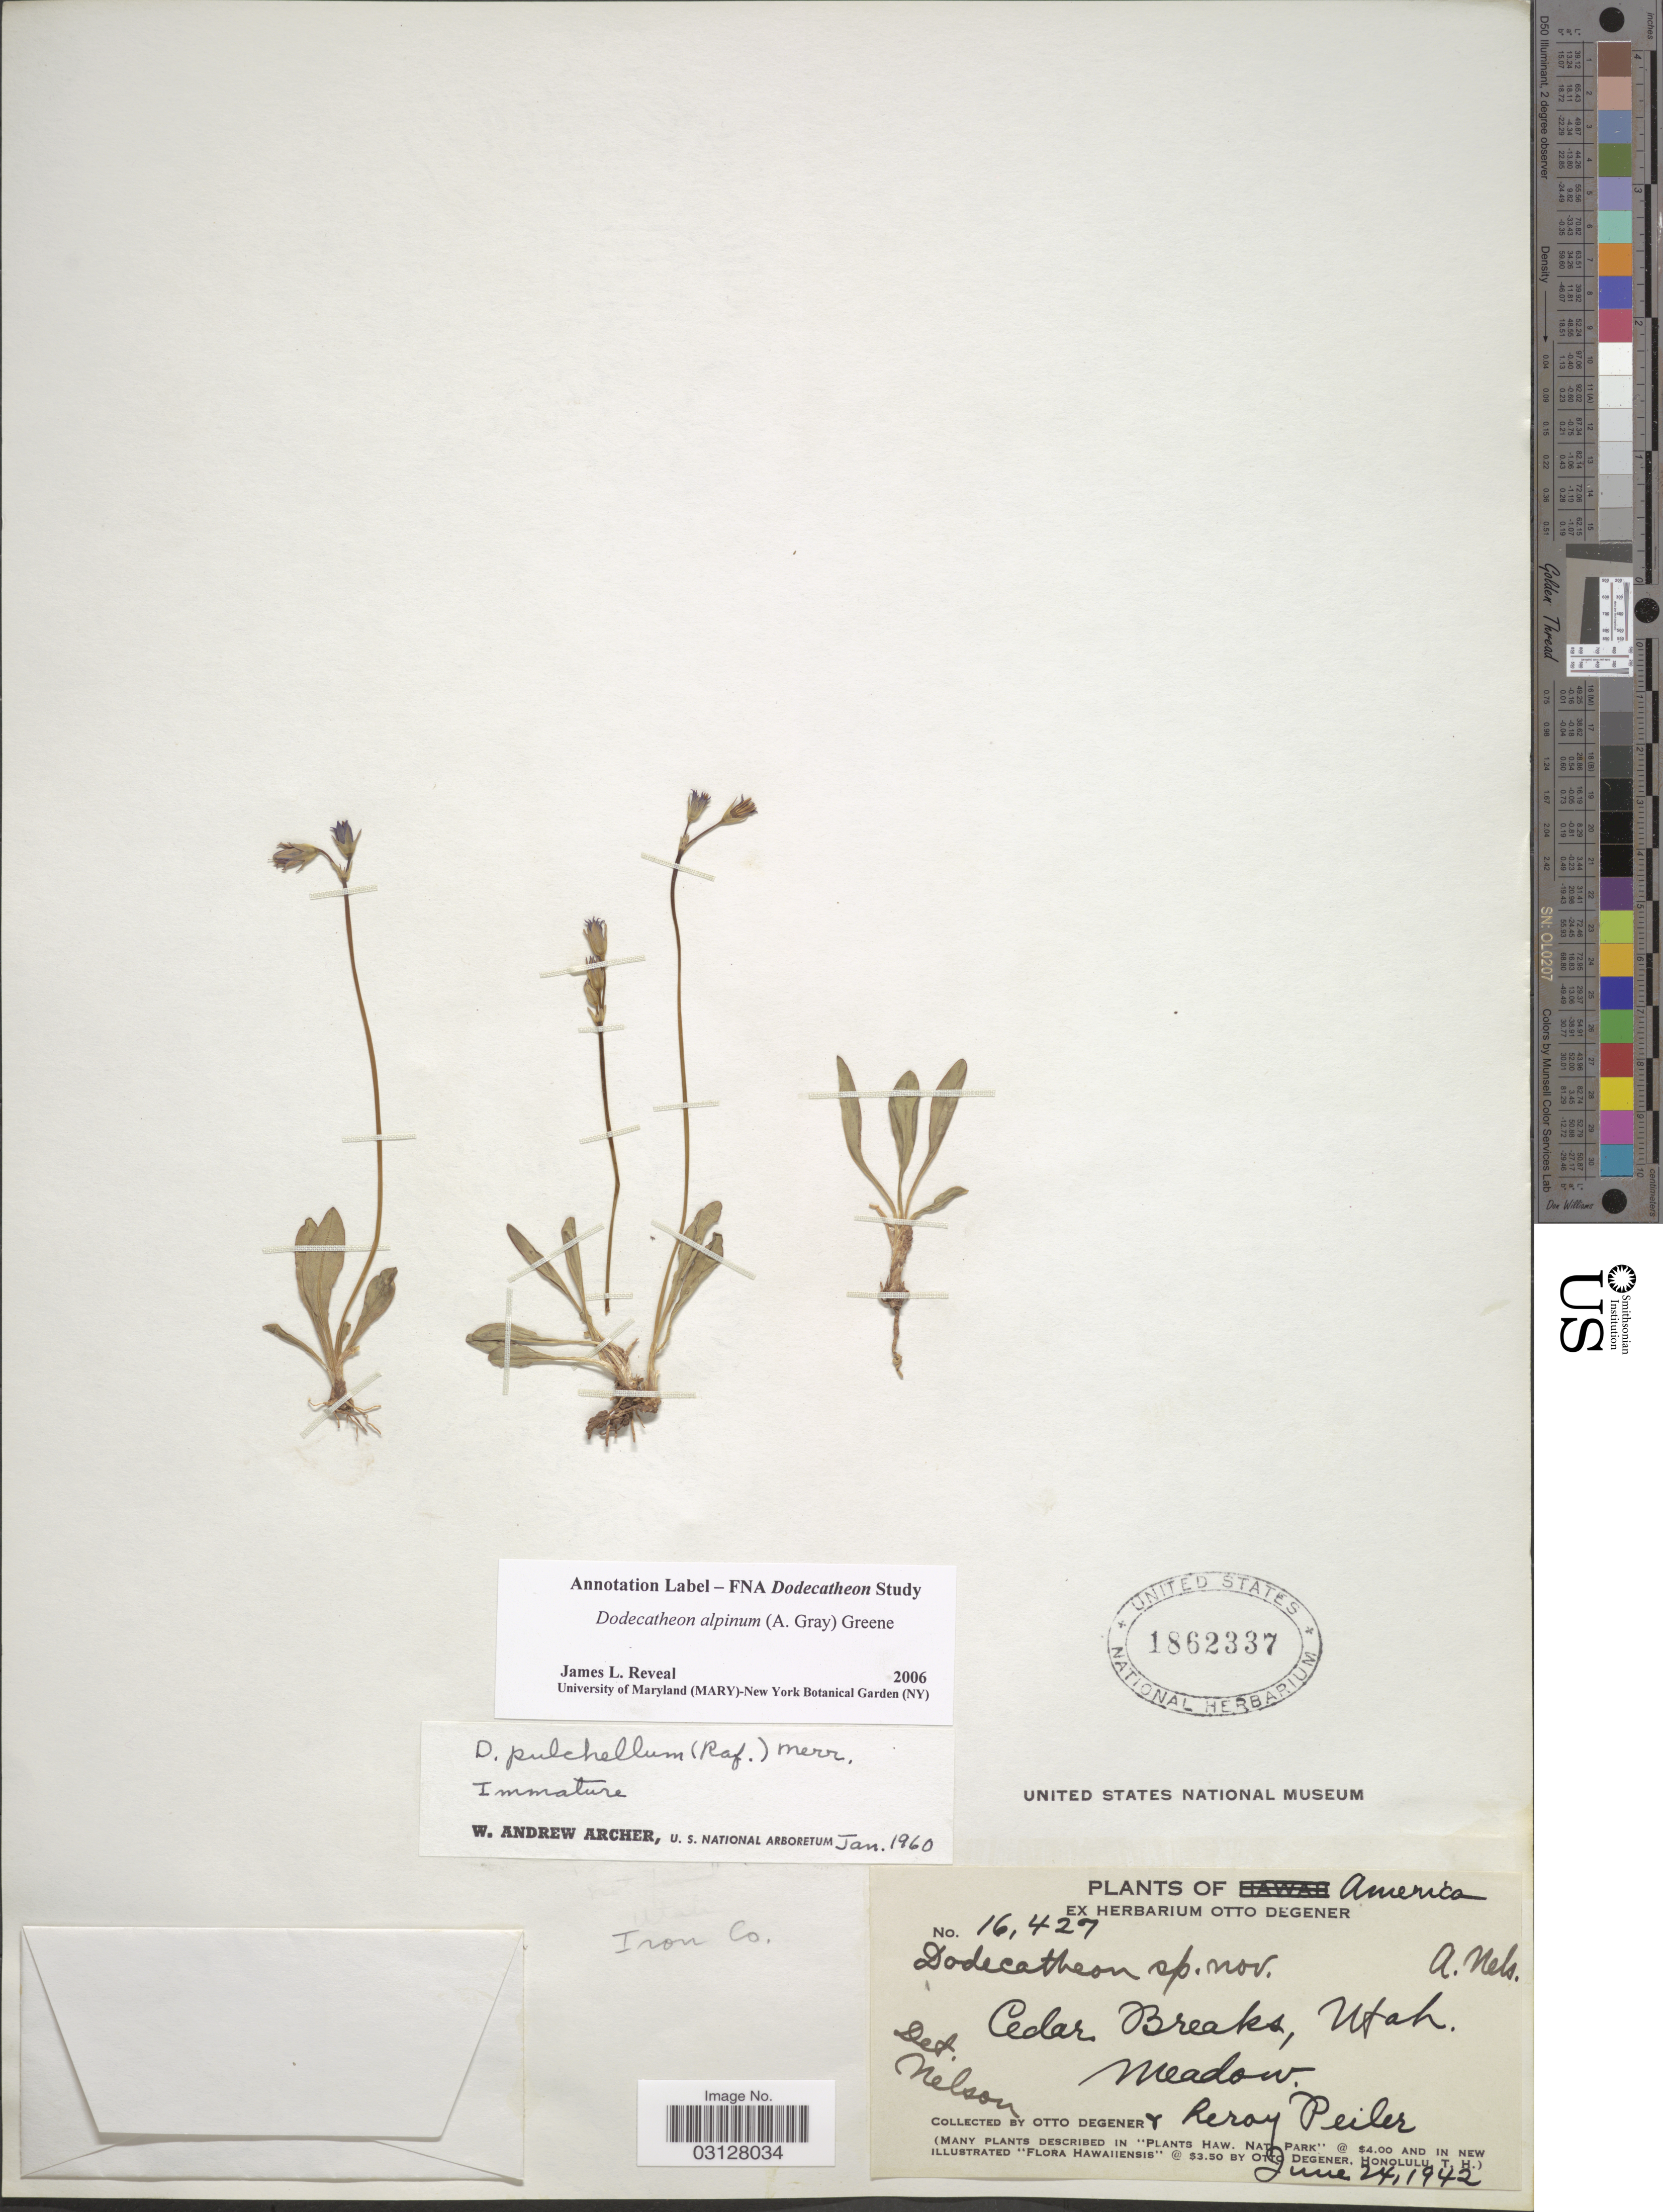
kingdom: Plantae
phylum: Tracheophyta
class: Magnoliopsida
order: Ericales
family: Primulaceae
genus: Dodecatheon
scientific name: Dodecatheon alpinum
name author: (A. Gray) Greene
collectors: O. Degener & L. Peiler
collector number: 16427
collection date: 1942-06-24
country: United States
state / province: Utah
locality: Cedar Breaks. Meadow.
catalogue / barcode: US 1862337